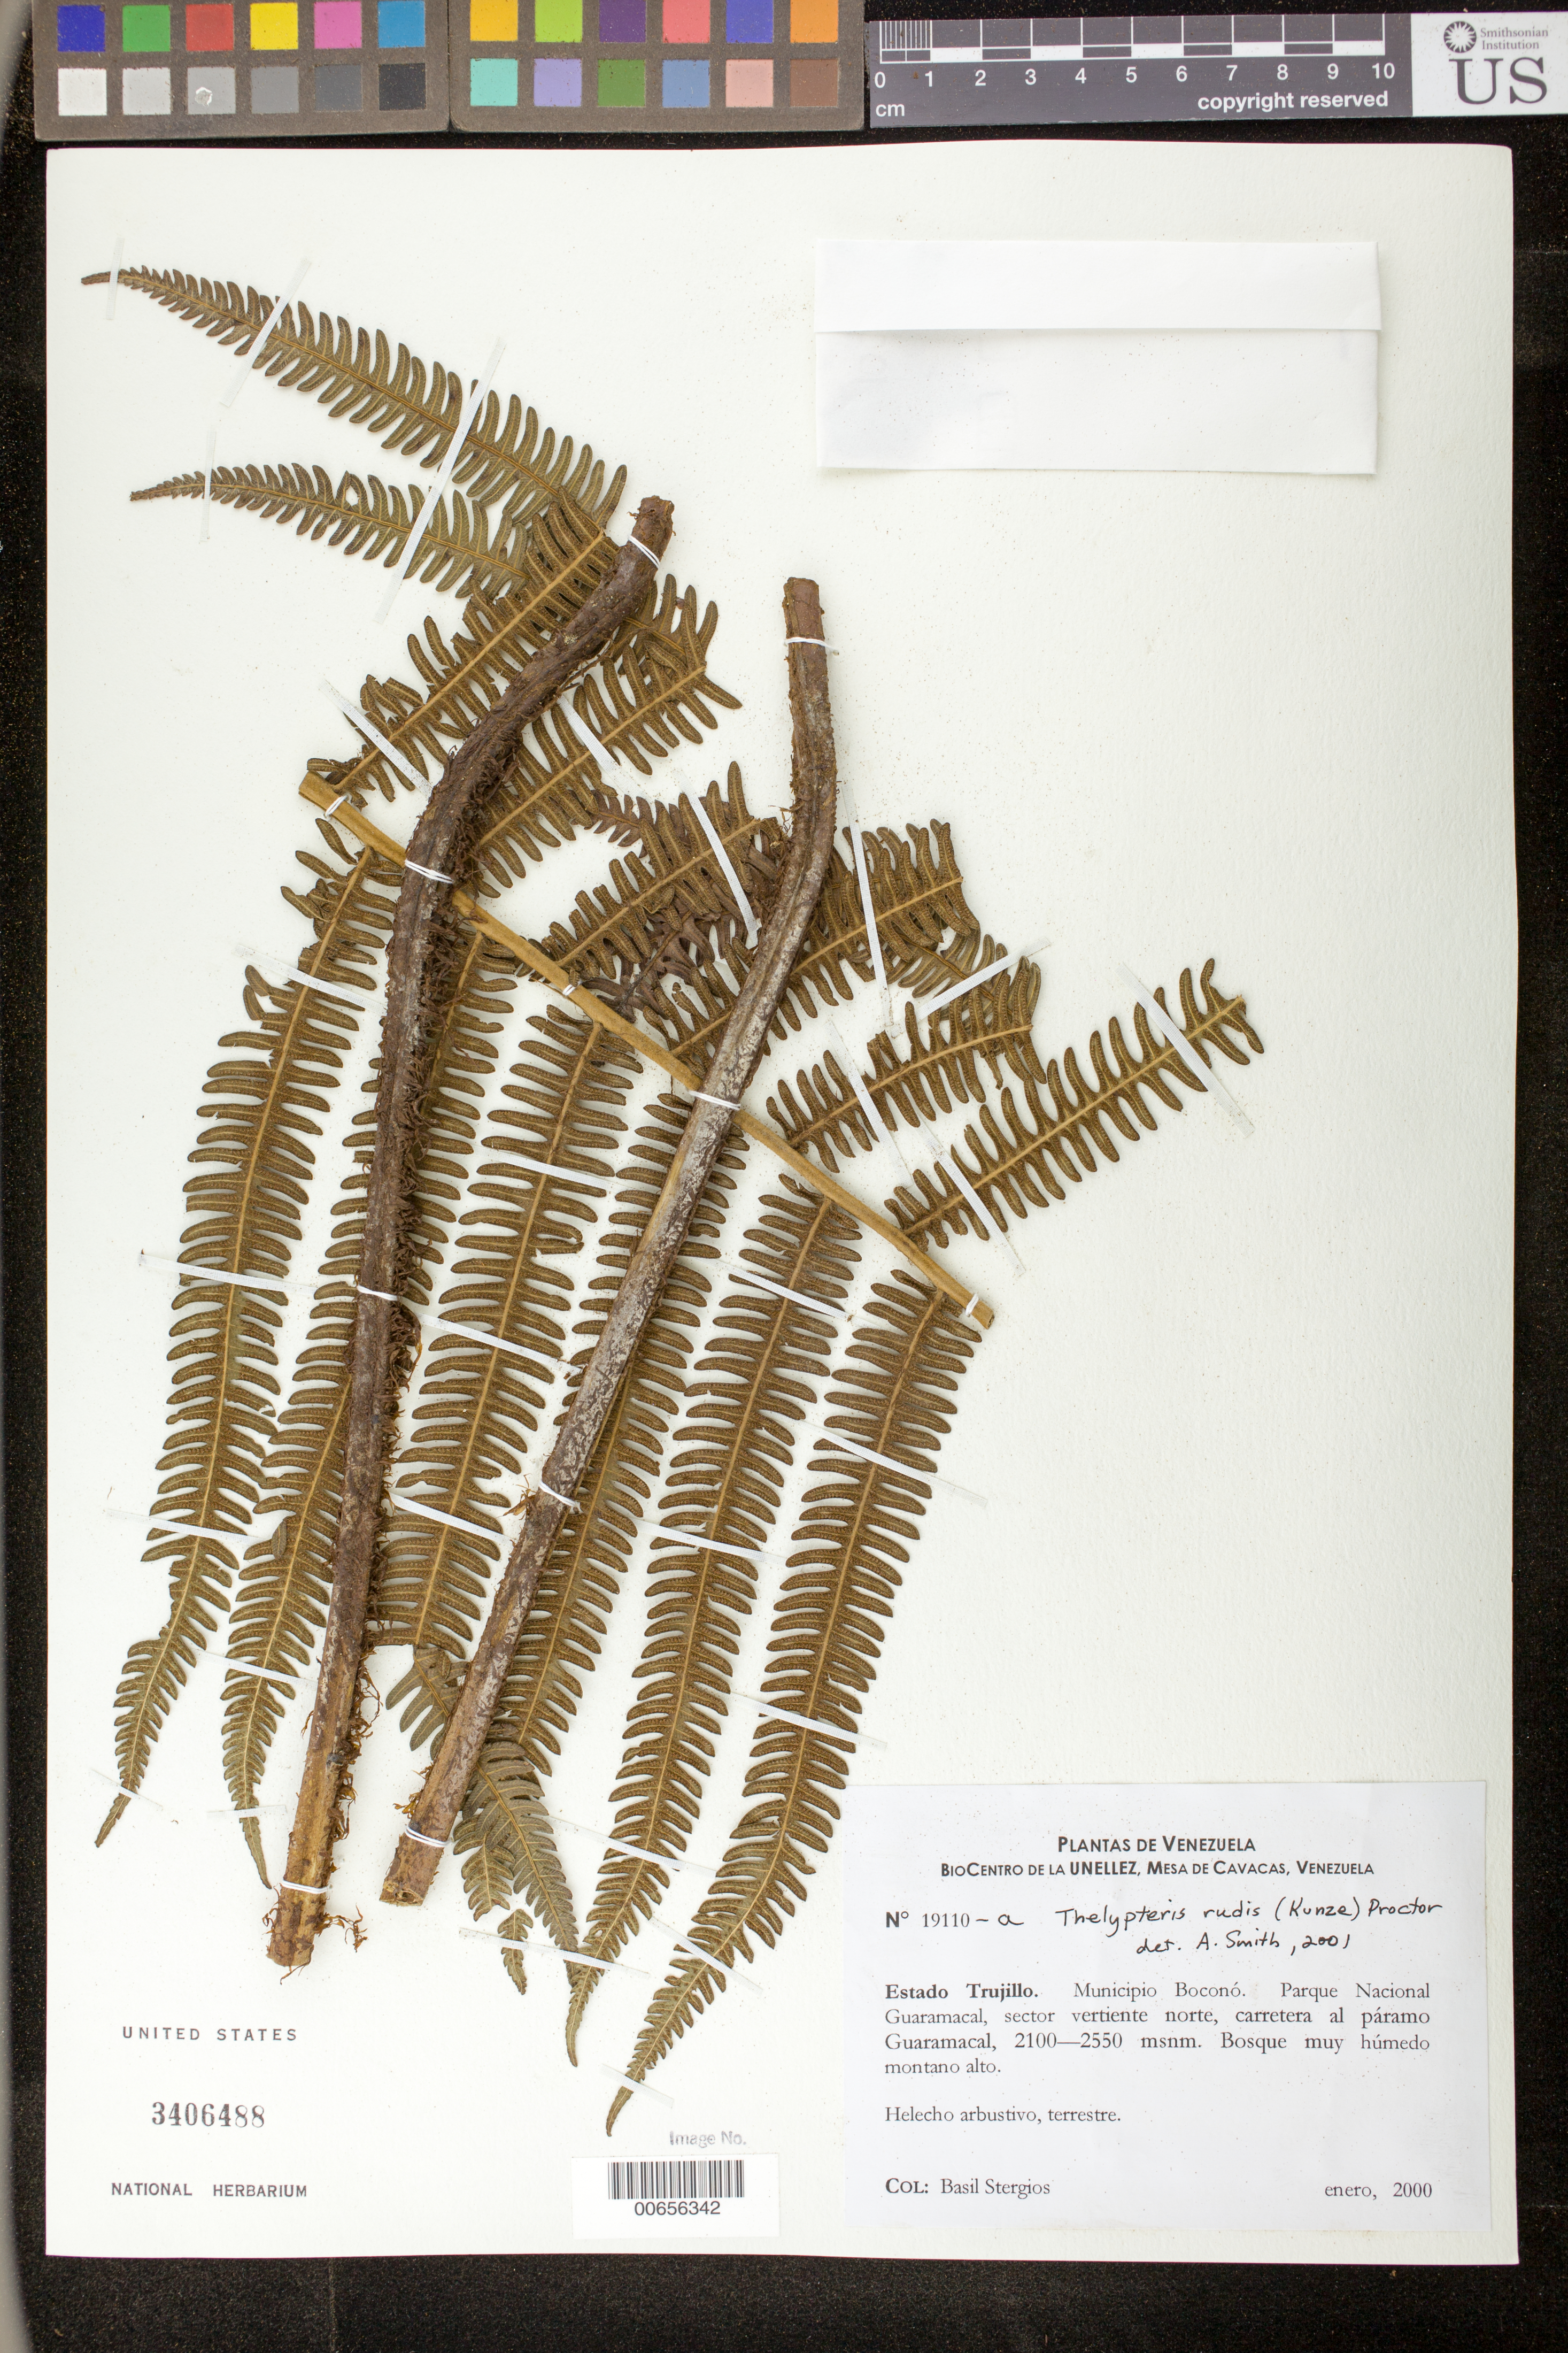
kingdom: Plantae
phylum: Tracheophyta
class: Polypodiopsida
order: Polypodiales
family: Thelypteridaceae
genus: Thelypteris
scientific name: Thelypteris rudis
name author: (Kuntze) Proctor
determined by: Smith, Alan R., (UC)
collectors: B. G. Stergios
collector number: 19110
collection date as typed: Jan 2000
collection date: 2000-01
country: Venezuela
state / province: Trujillo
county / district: Boconó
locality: Parque Nacional Guaramacal, vertiente N, carretera al páramo Guaramacal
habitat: Bosque muy húmedo montano alto.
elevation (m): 2100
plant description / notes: PORT, US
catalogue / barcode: US 3406488